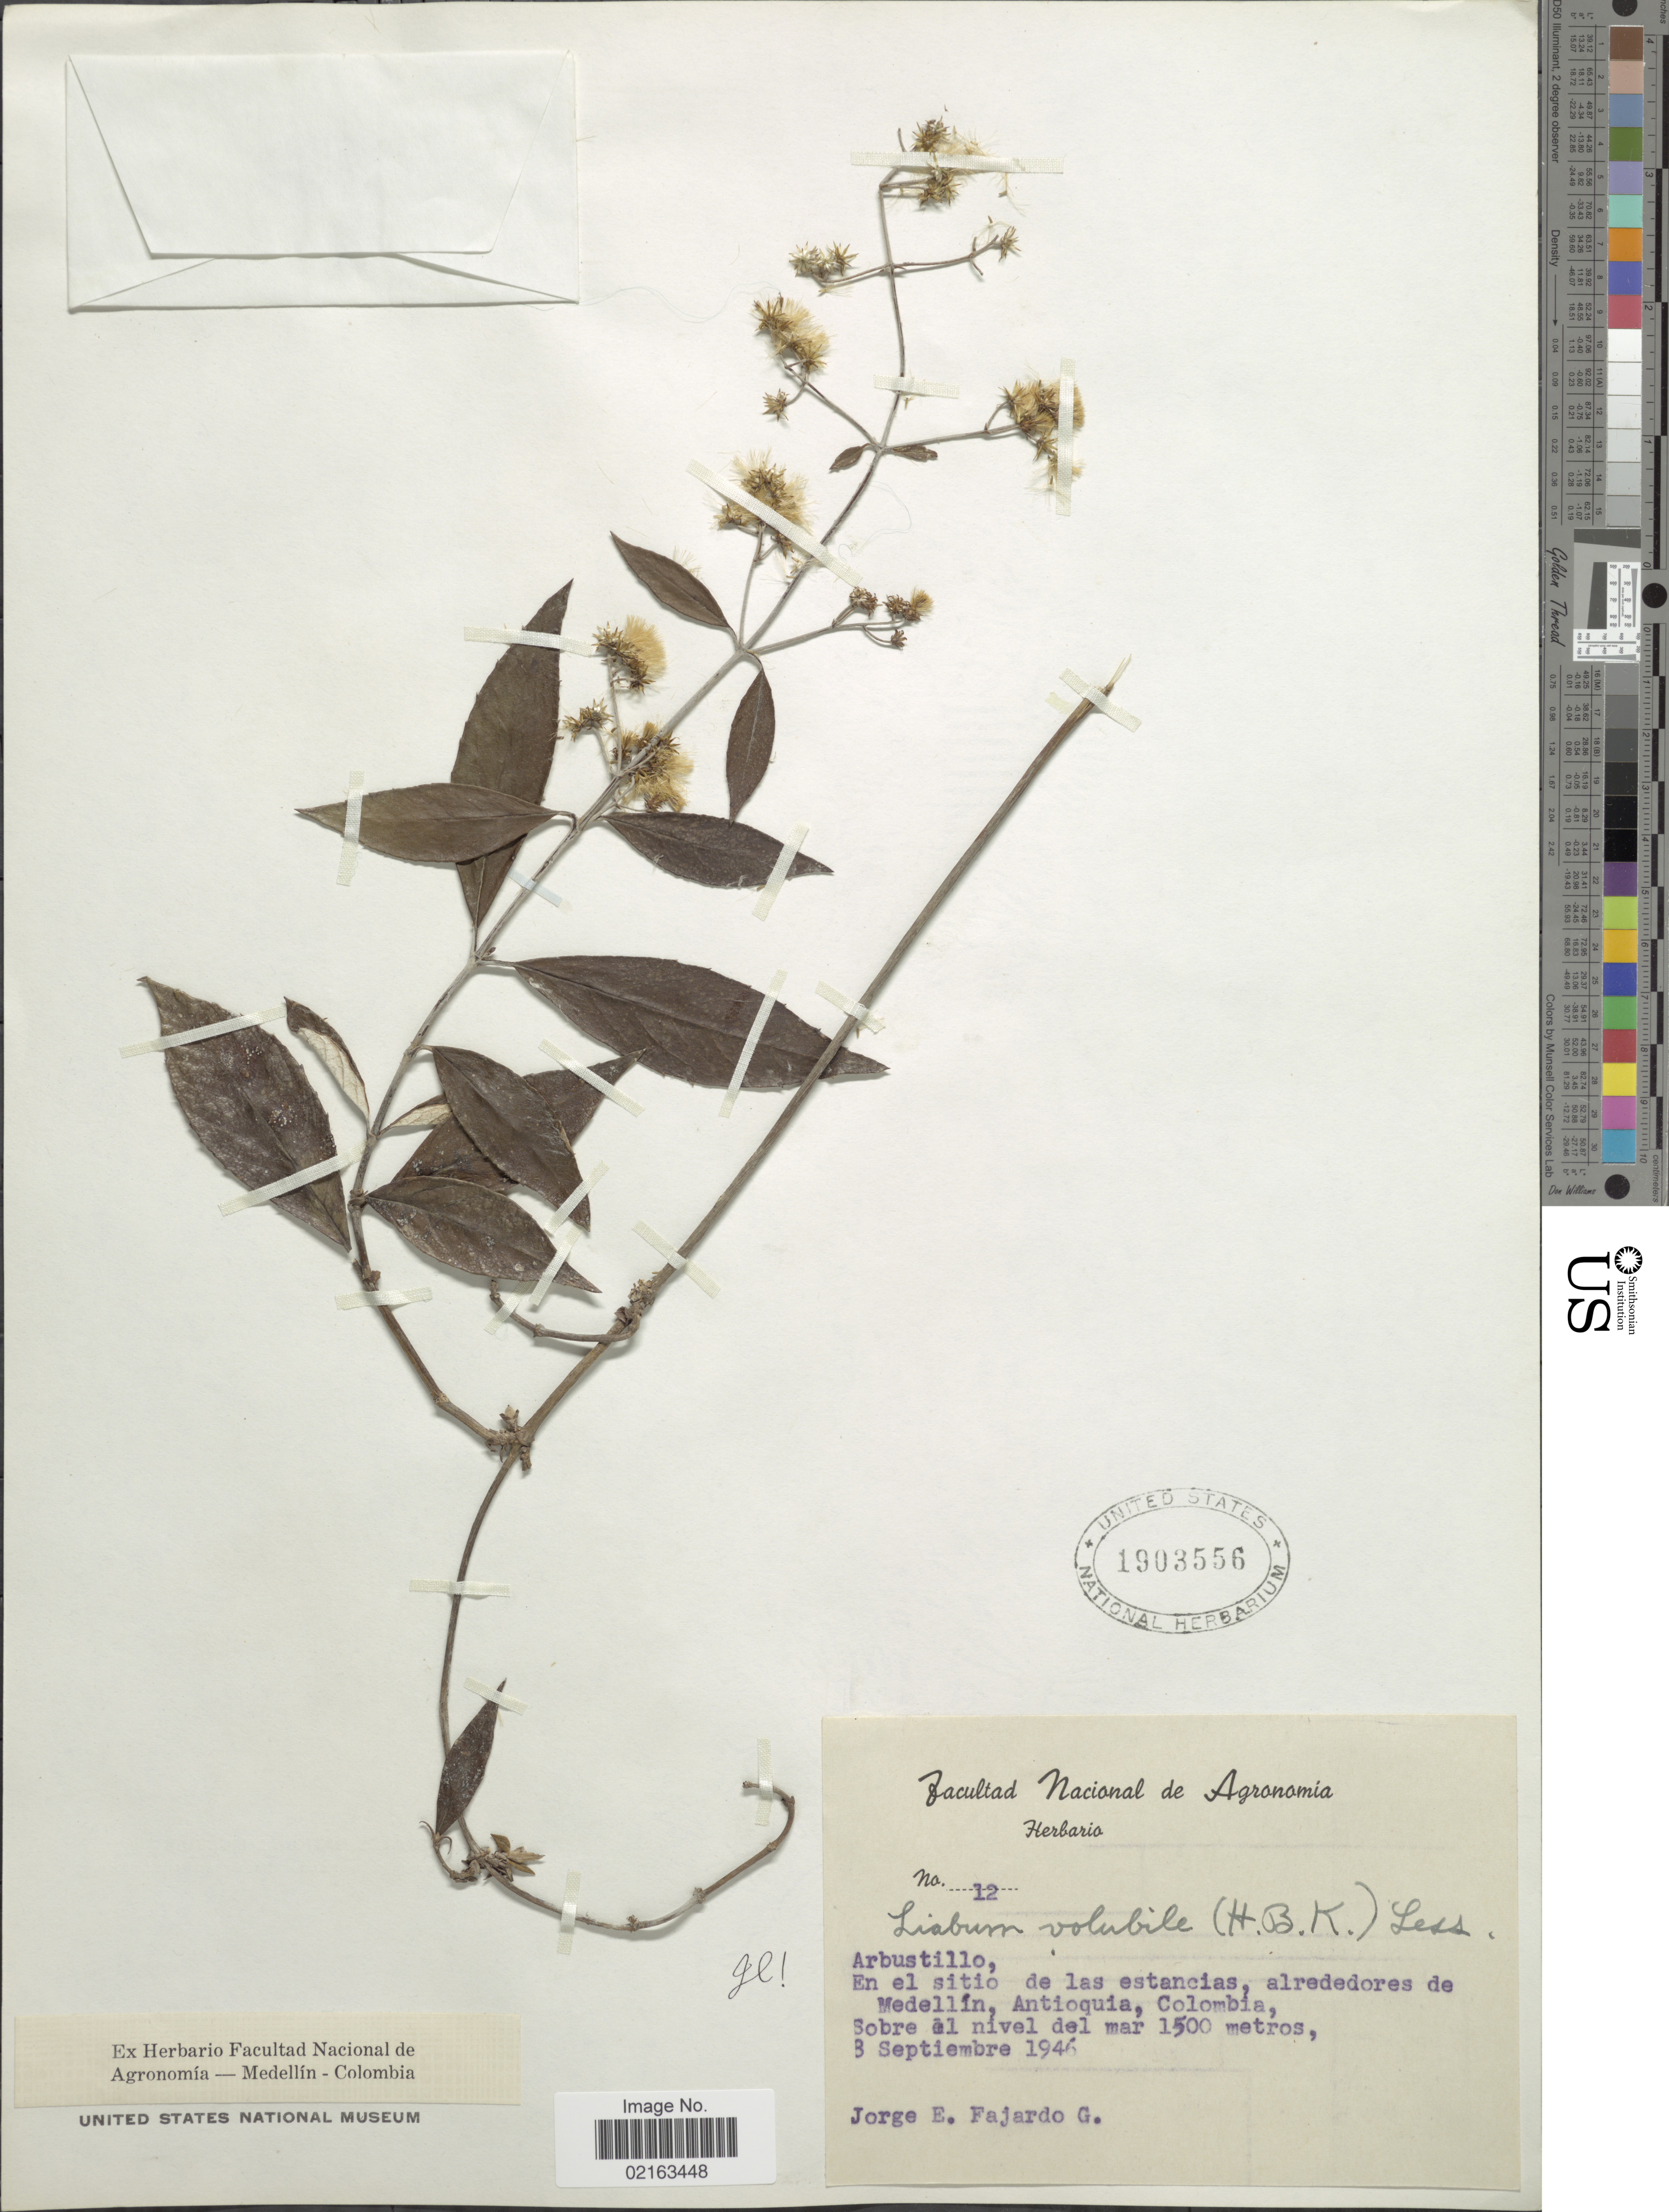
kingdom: Plantae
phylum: Tracheophyta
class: Magnoliopsida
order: Asterales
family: Asteraceae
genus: Oligactis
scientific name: Oligactis volubilis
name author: (Kunth) Cass.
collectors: J. Fajardo G.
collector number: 12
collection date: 1946-09-08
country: Colombia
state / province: Antioquia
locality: En el sitio de las estancias, alrededores de Medellín, Antioquia, Colombia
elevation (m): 1500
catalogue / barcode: US 1903556